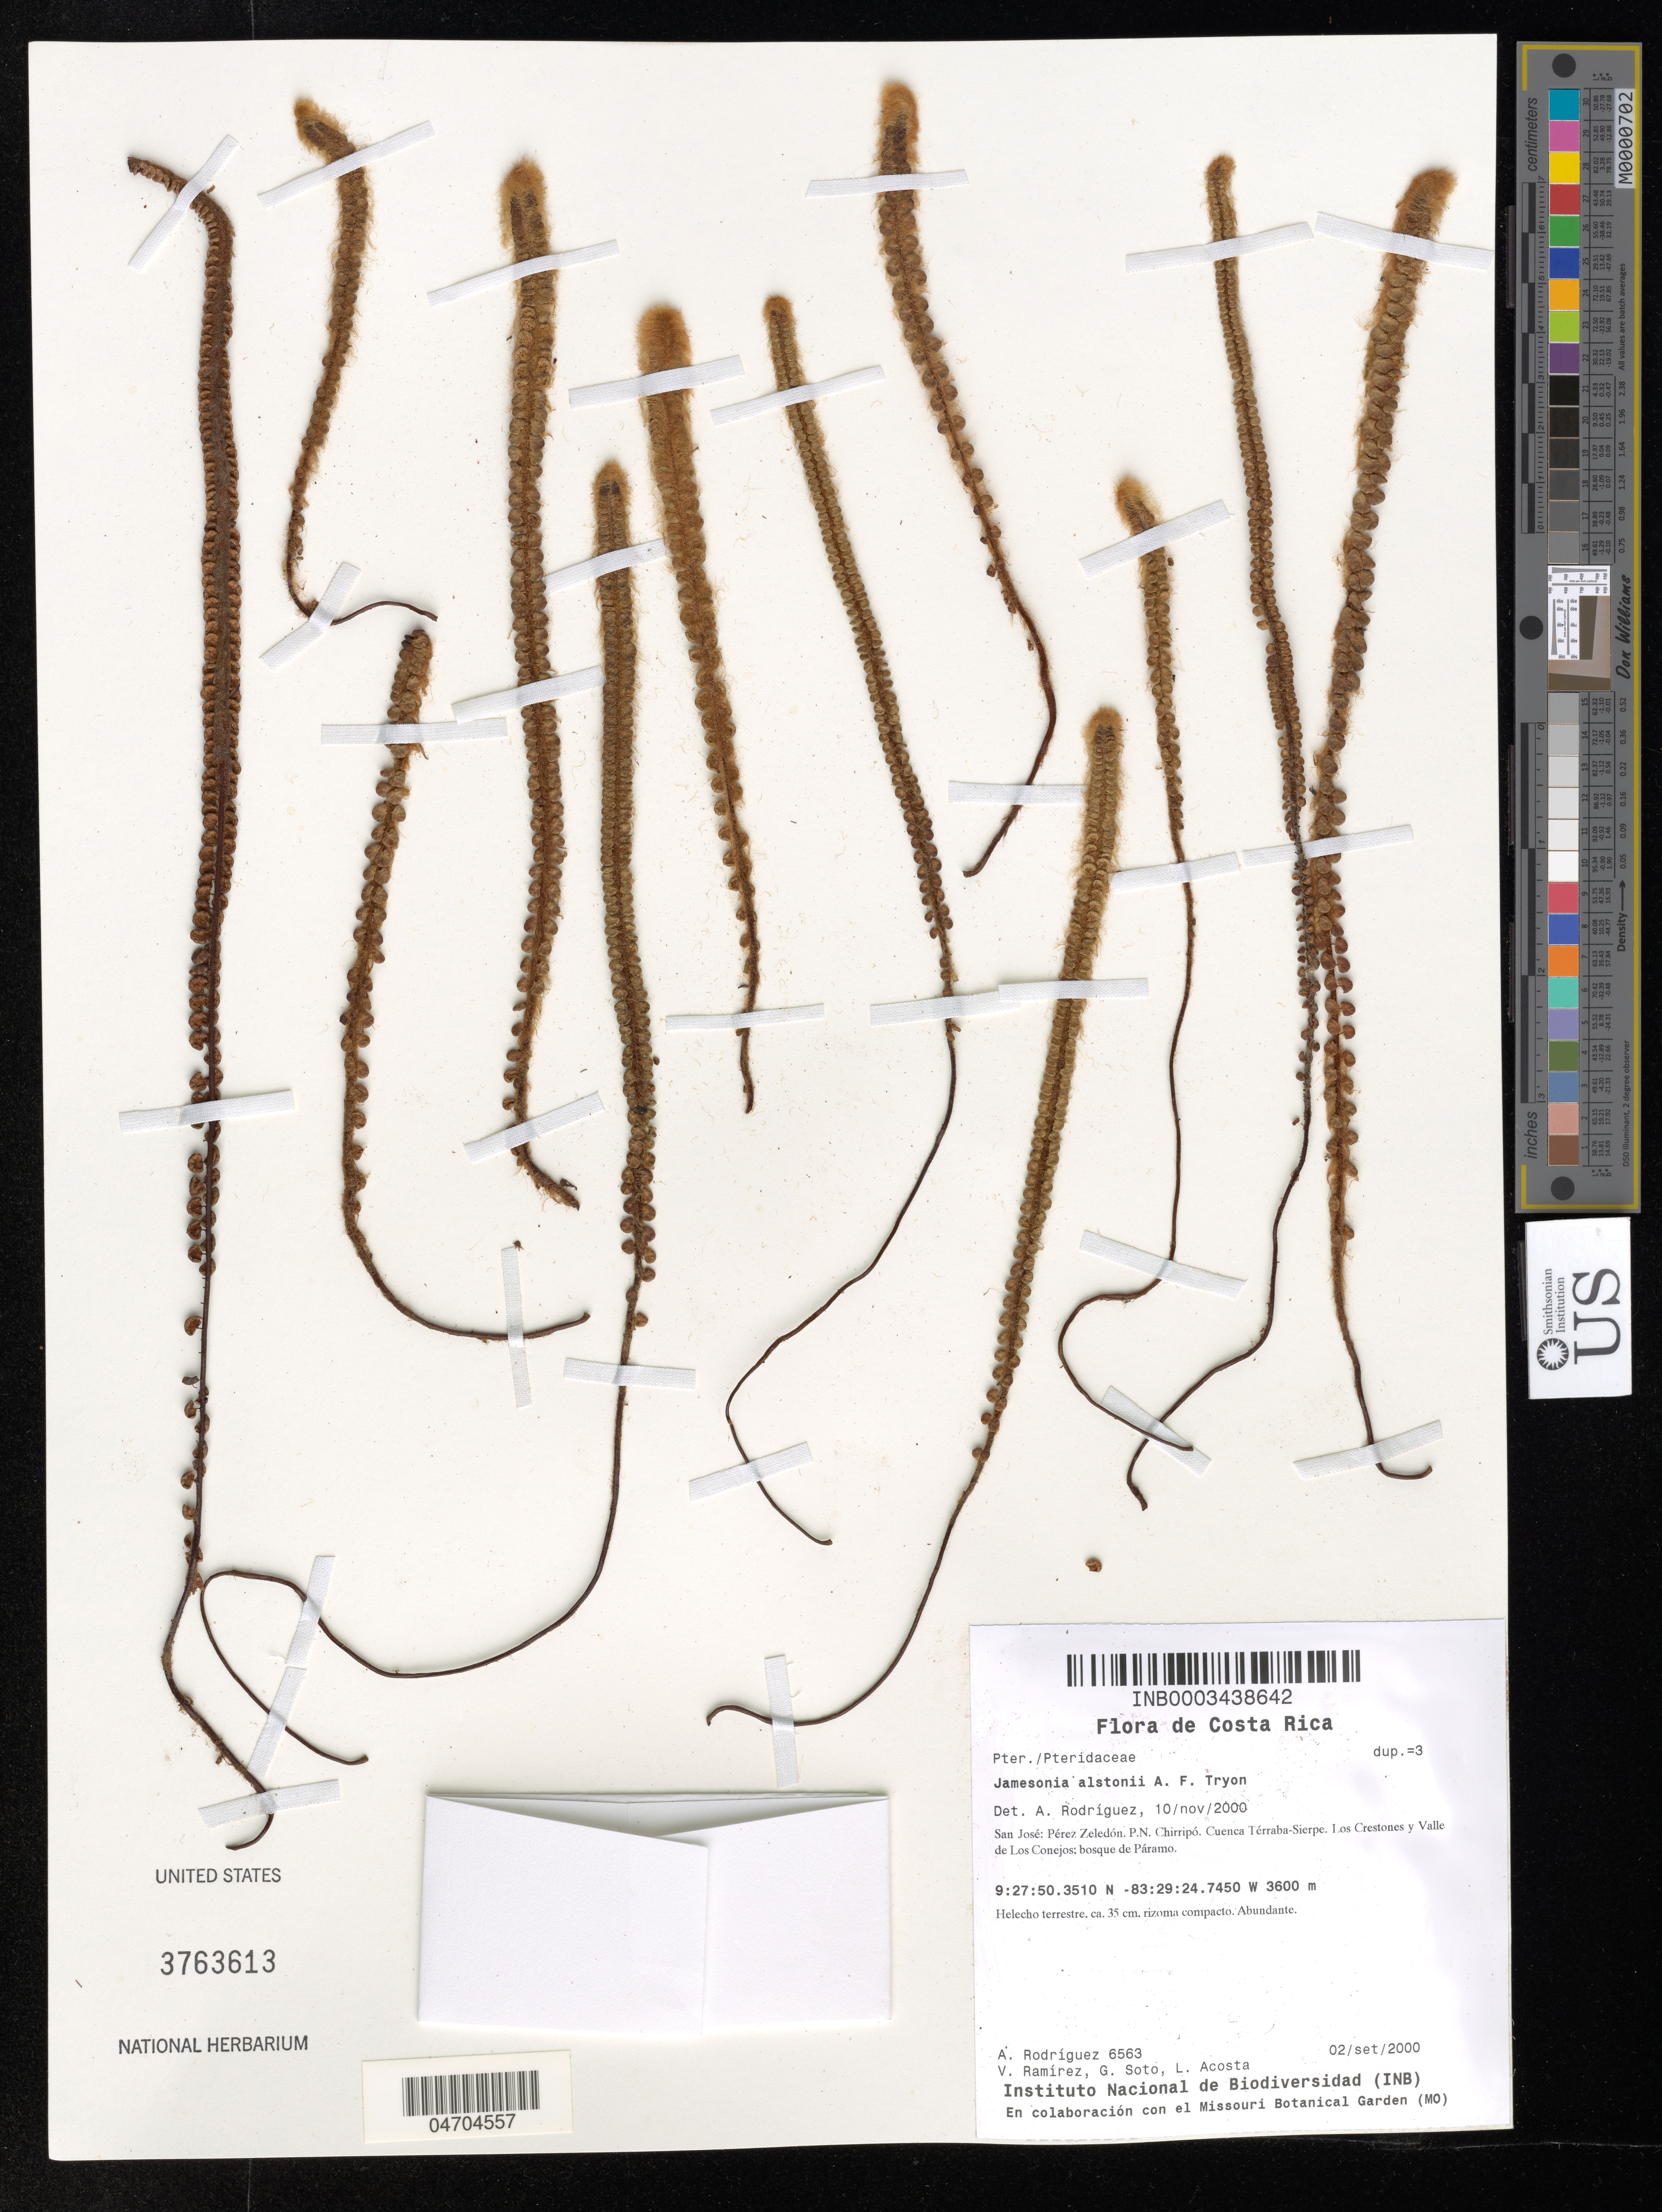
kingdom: Plantae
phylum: Tracheophyta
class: Polypodiopsida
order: Polypodiales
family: Pteridaceae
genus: Jamesonia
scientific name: Jamesonia alstonii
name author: A.F. Tryon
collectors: A. Rodríguez, V. Ramirez, G. Soto & L. Acosta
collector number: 6563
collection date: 2000-09-02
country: Costa Rica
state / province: San José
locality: Pérez Zeledón. P. N. Chirripó. Cuenca Térraba-Sierpe. Los Crestones y Valle de Los Conejos; bosque de Páramo.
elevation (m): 3600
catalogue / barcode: US 3763613